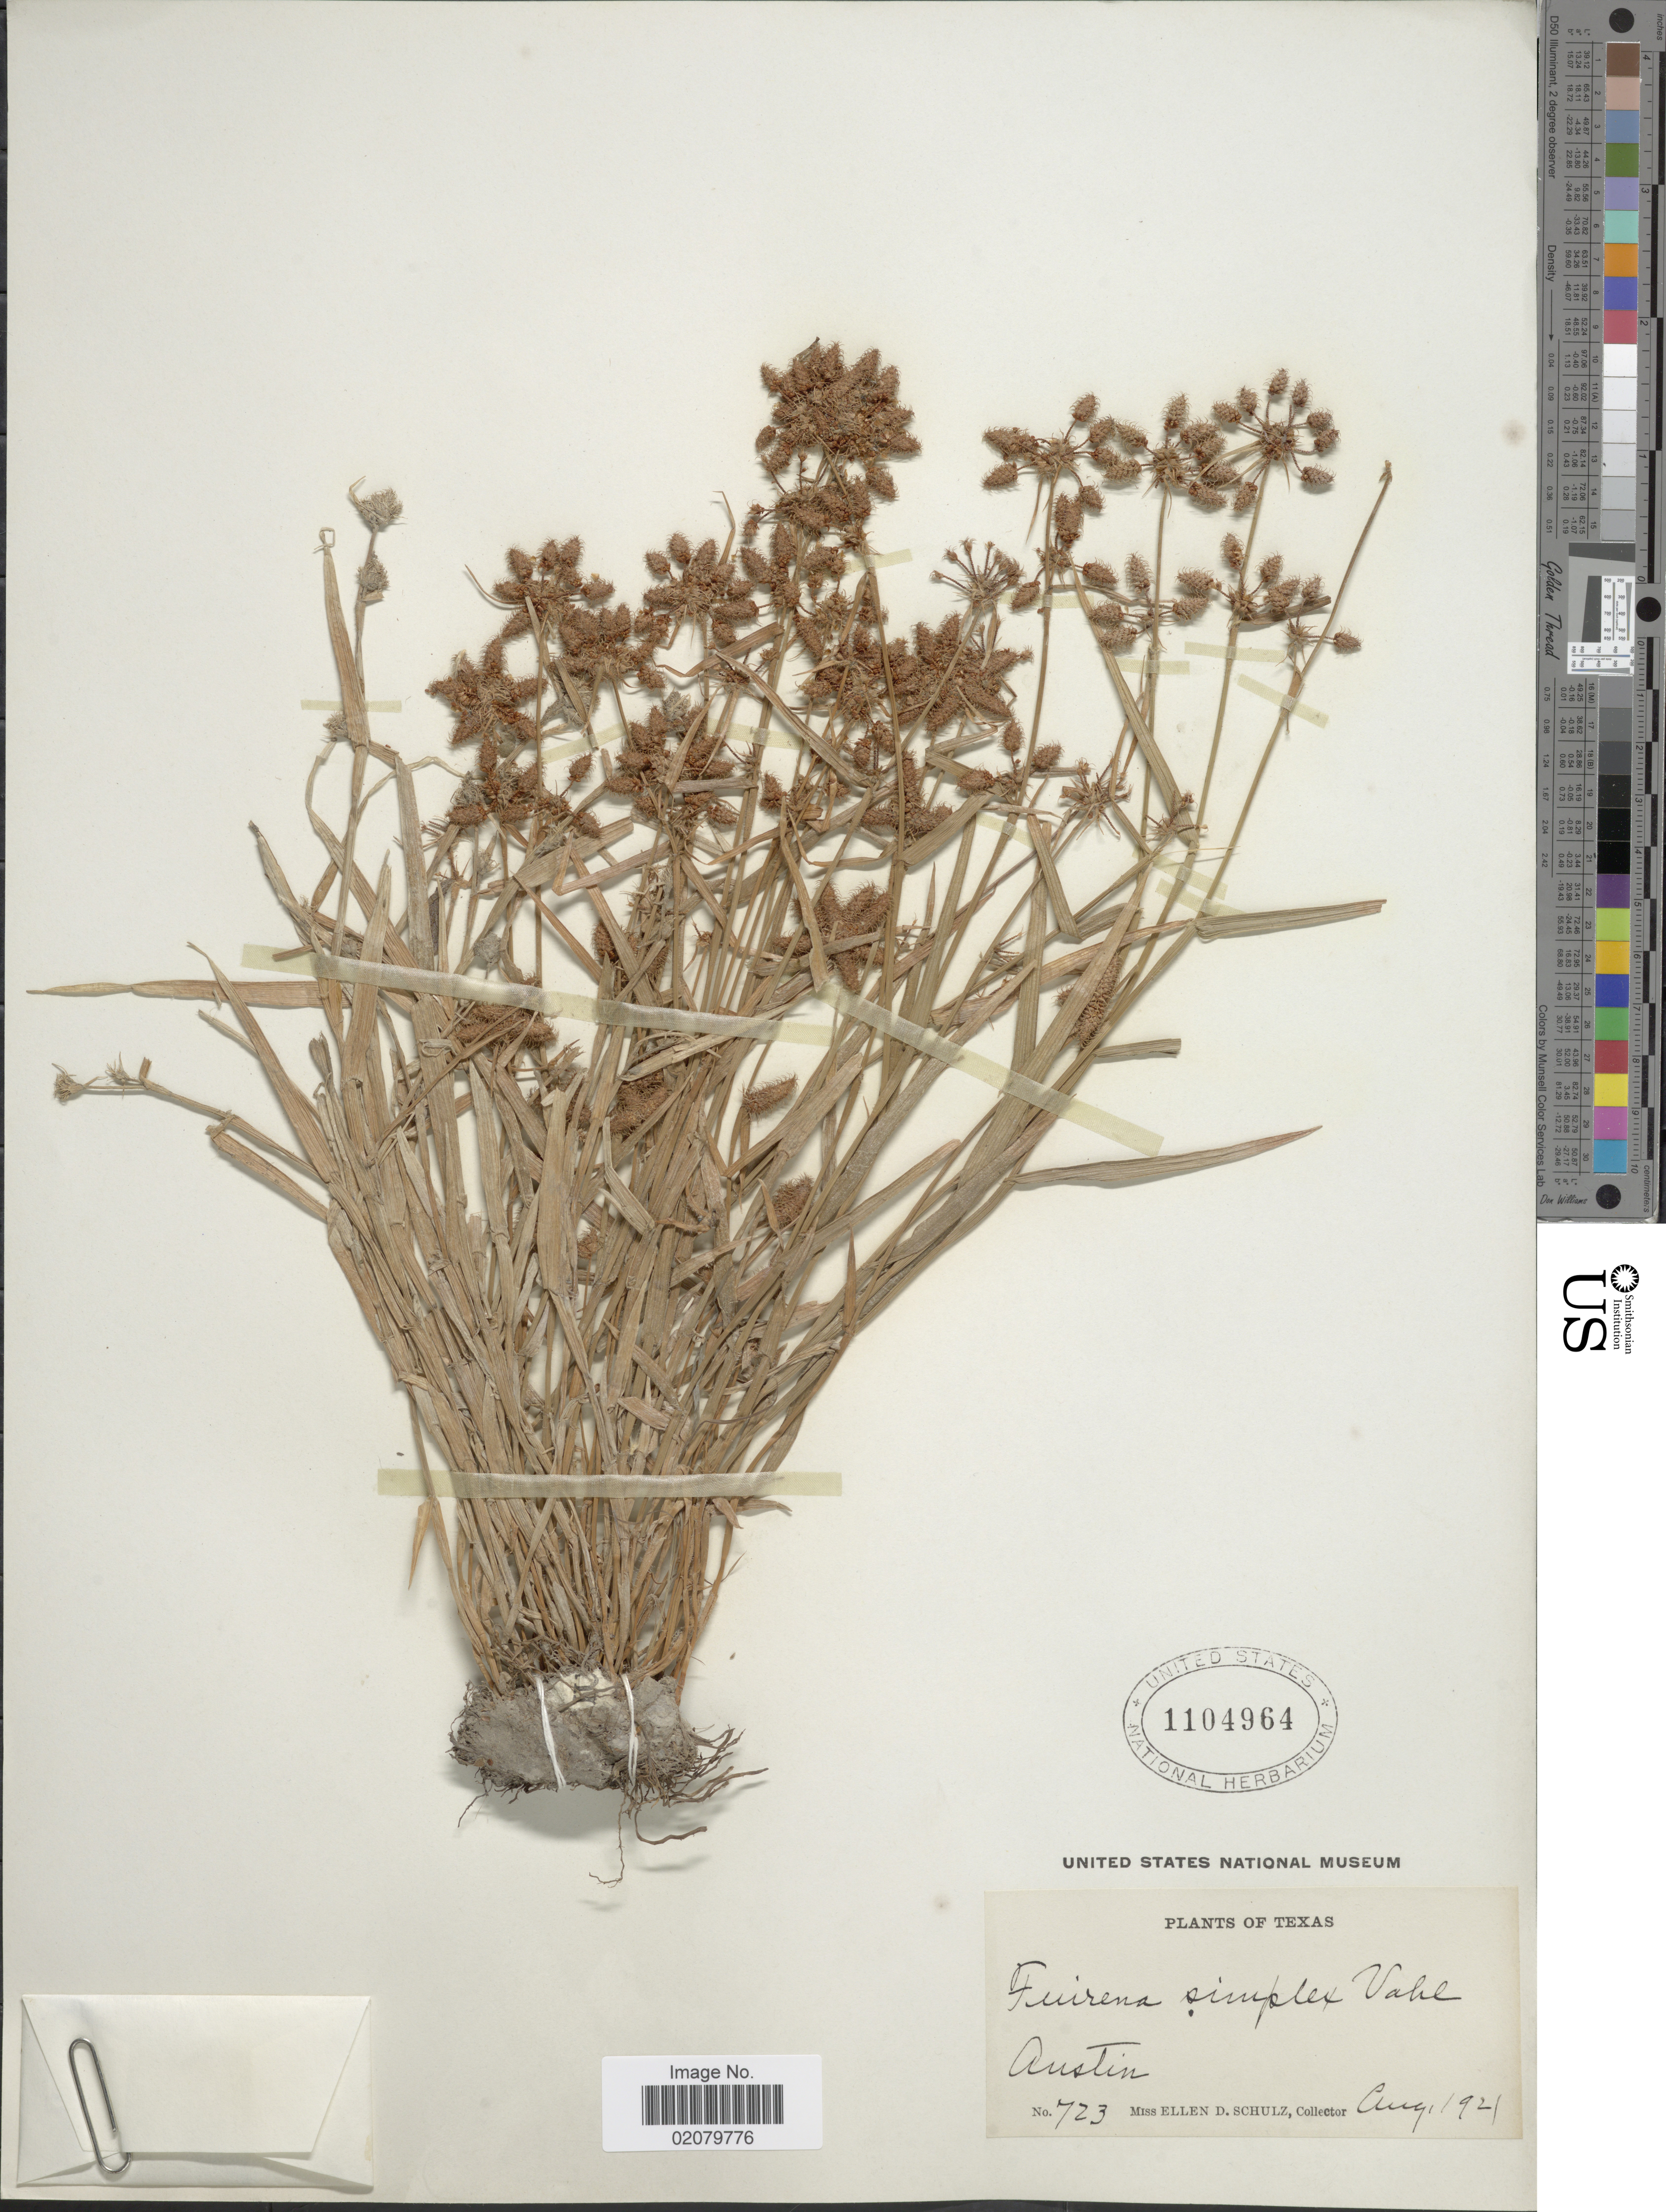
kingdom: Plantae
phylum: Tracheophyta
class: Liliopsida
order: Poales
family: Cyperaceae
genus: Fuirena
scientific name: Fuirena simplex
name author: Vahl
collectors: E. D. Schulz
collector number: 723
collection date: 1921-08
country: United States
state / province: Texas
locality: Austin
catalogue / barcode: US 1104964